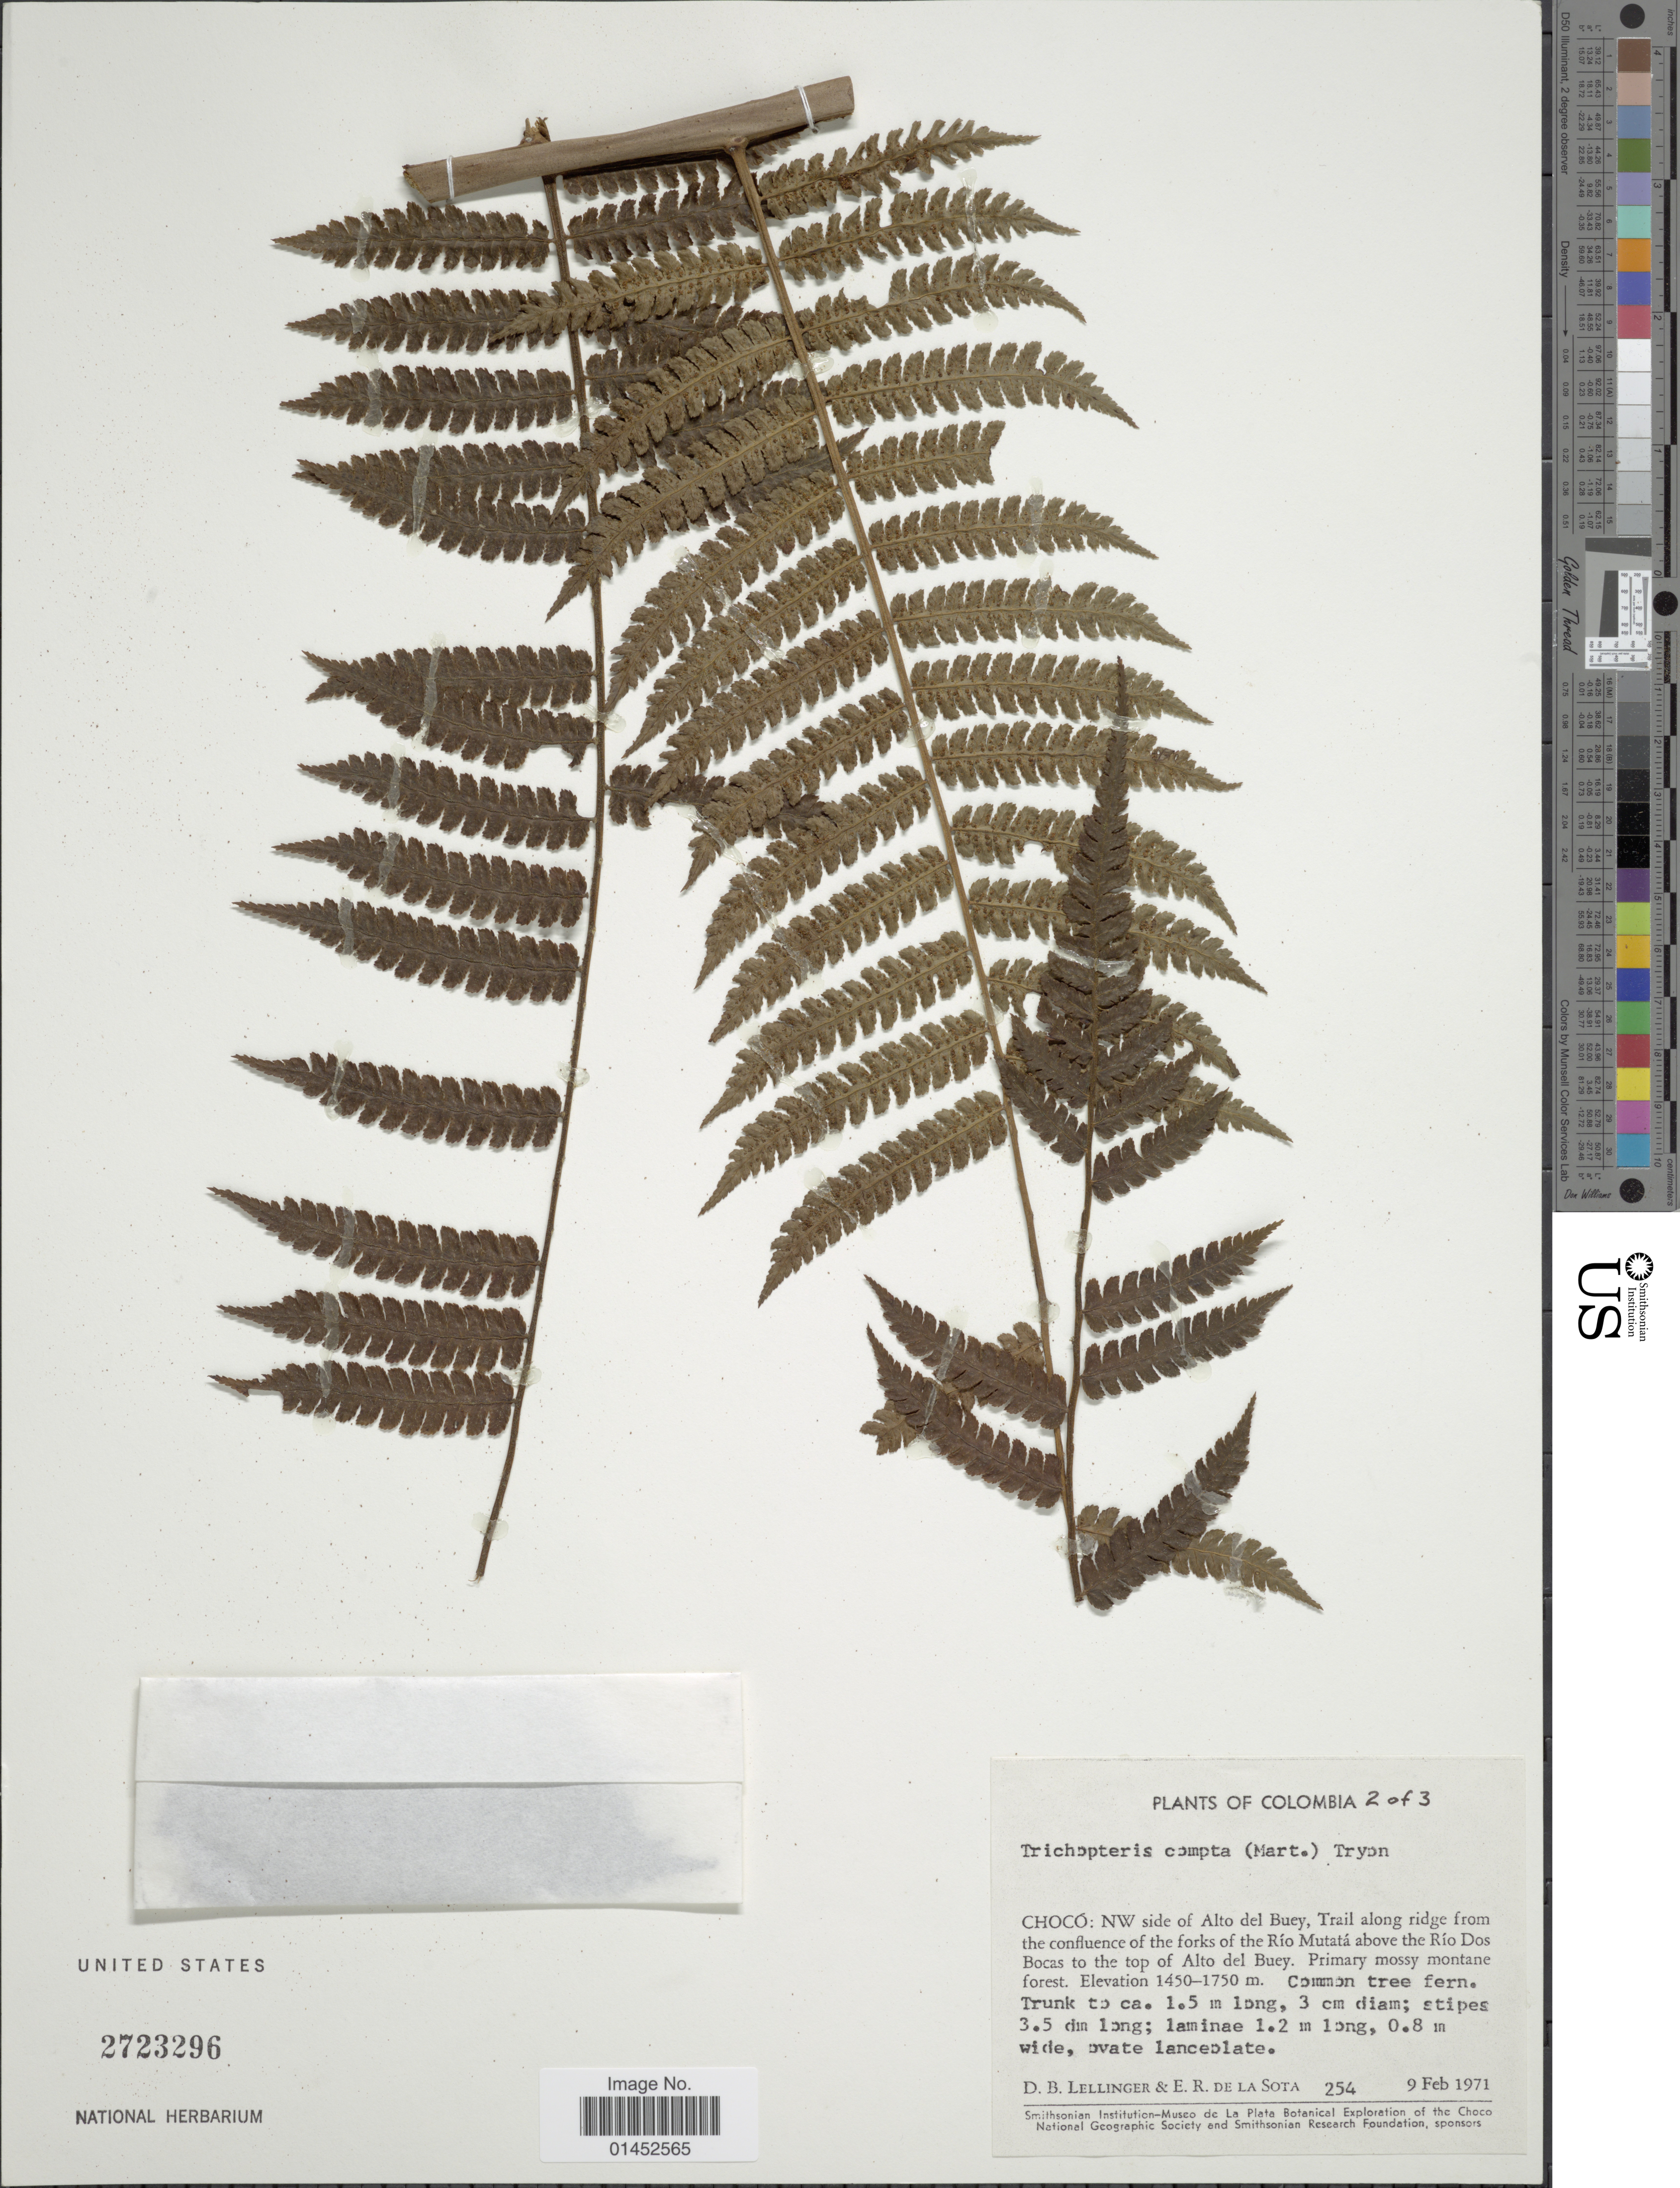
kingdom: Plantae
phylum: Tracheophyta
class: Polypodiopsida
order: Cyatheales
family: Cyatheaceae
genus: Cyathea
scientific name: Cyathea pungens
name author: (Willd.) Domin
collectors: D. B. Lellinger & E. R. de la Sota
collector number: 254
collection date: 1971-02-09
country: Colombia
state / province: Chocó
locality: NW side of Alto del Buey. Trail along ridge from the confluence of the forks of the Río Mutatá above the Río Dos Bocas to the top of Alto del Buey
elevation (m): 1450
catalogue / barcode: US 2723296